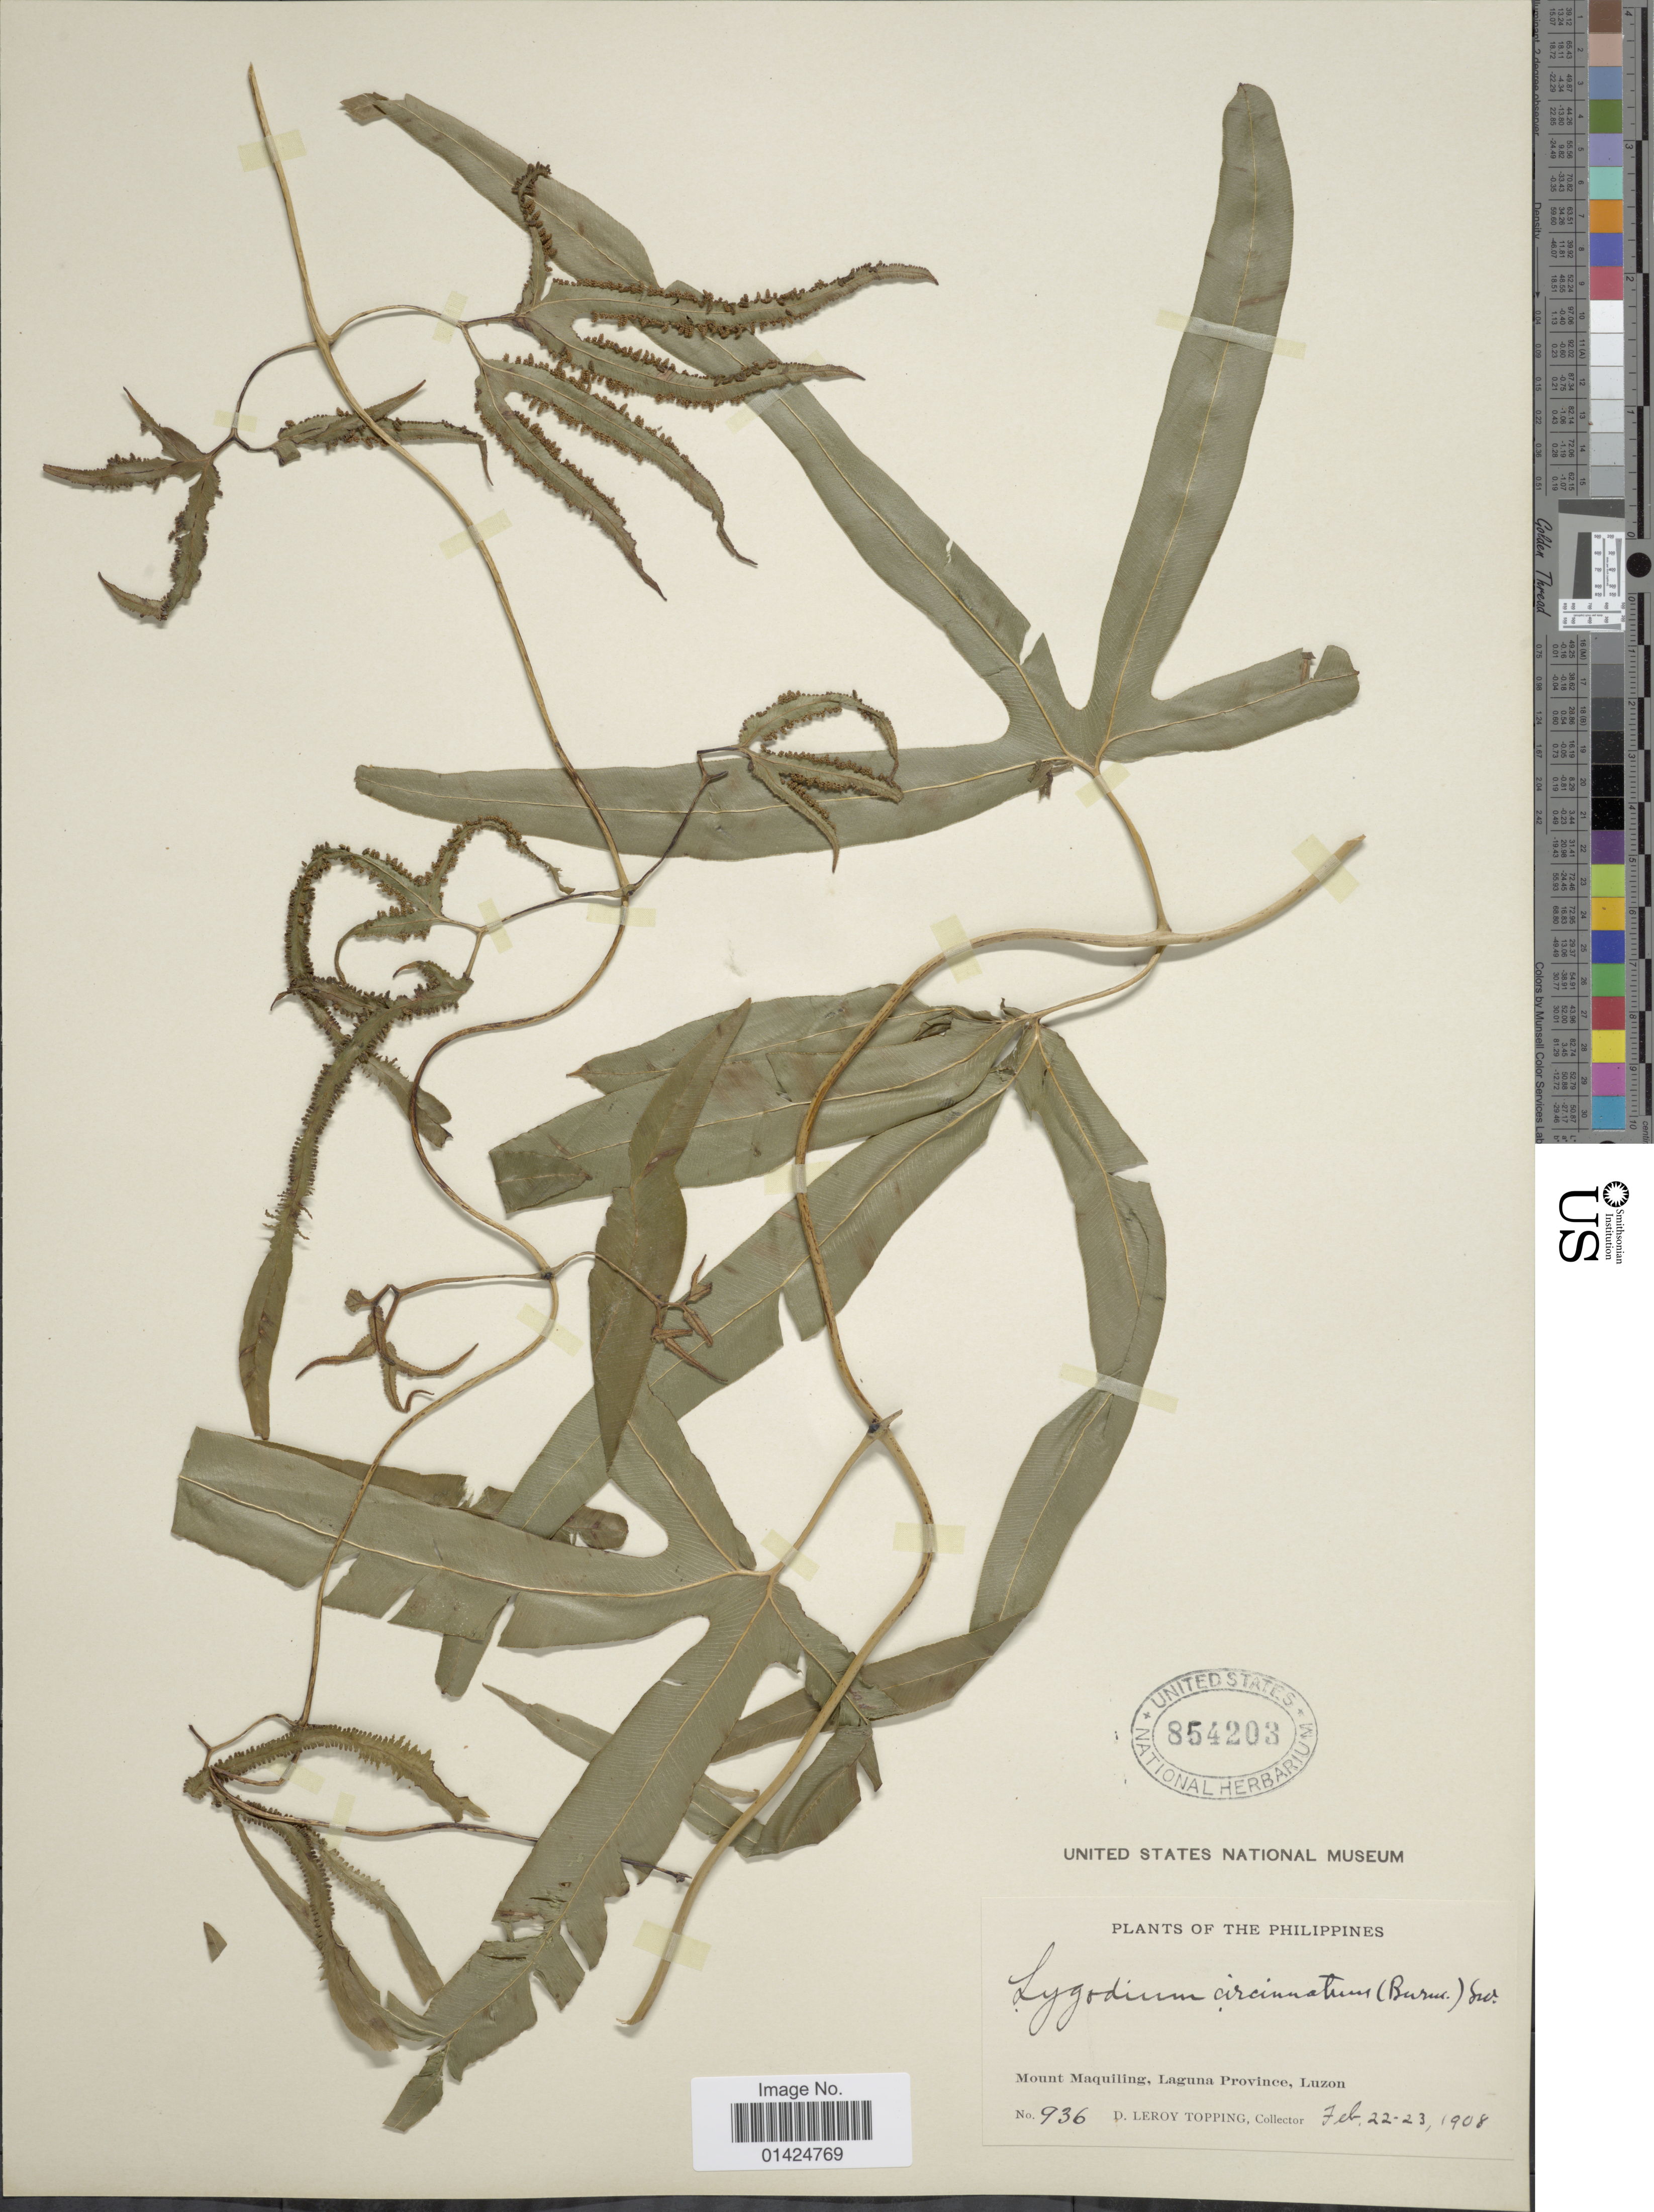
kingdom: Plantae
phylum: Tracheophyta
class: Polypodiopsida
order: Schizaeales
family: Lygodiaceae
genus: Lygodium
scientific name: Lygodium circinnatum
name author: (Burm. f.) Sw.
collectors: D. L. Topping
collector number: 936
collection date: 1908-02-22/1908-02-23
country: Philippines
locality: Mount Maquiling, Laguna Province.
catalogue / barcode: US 854203